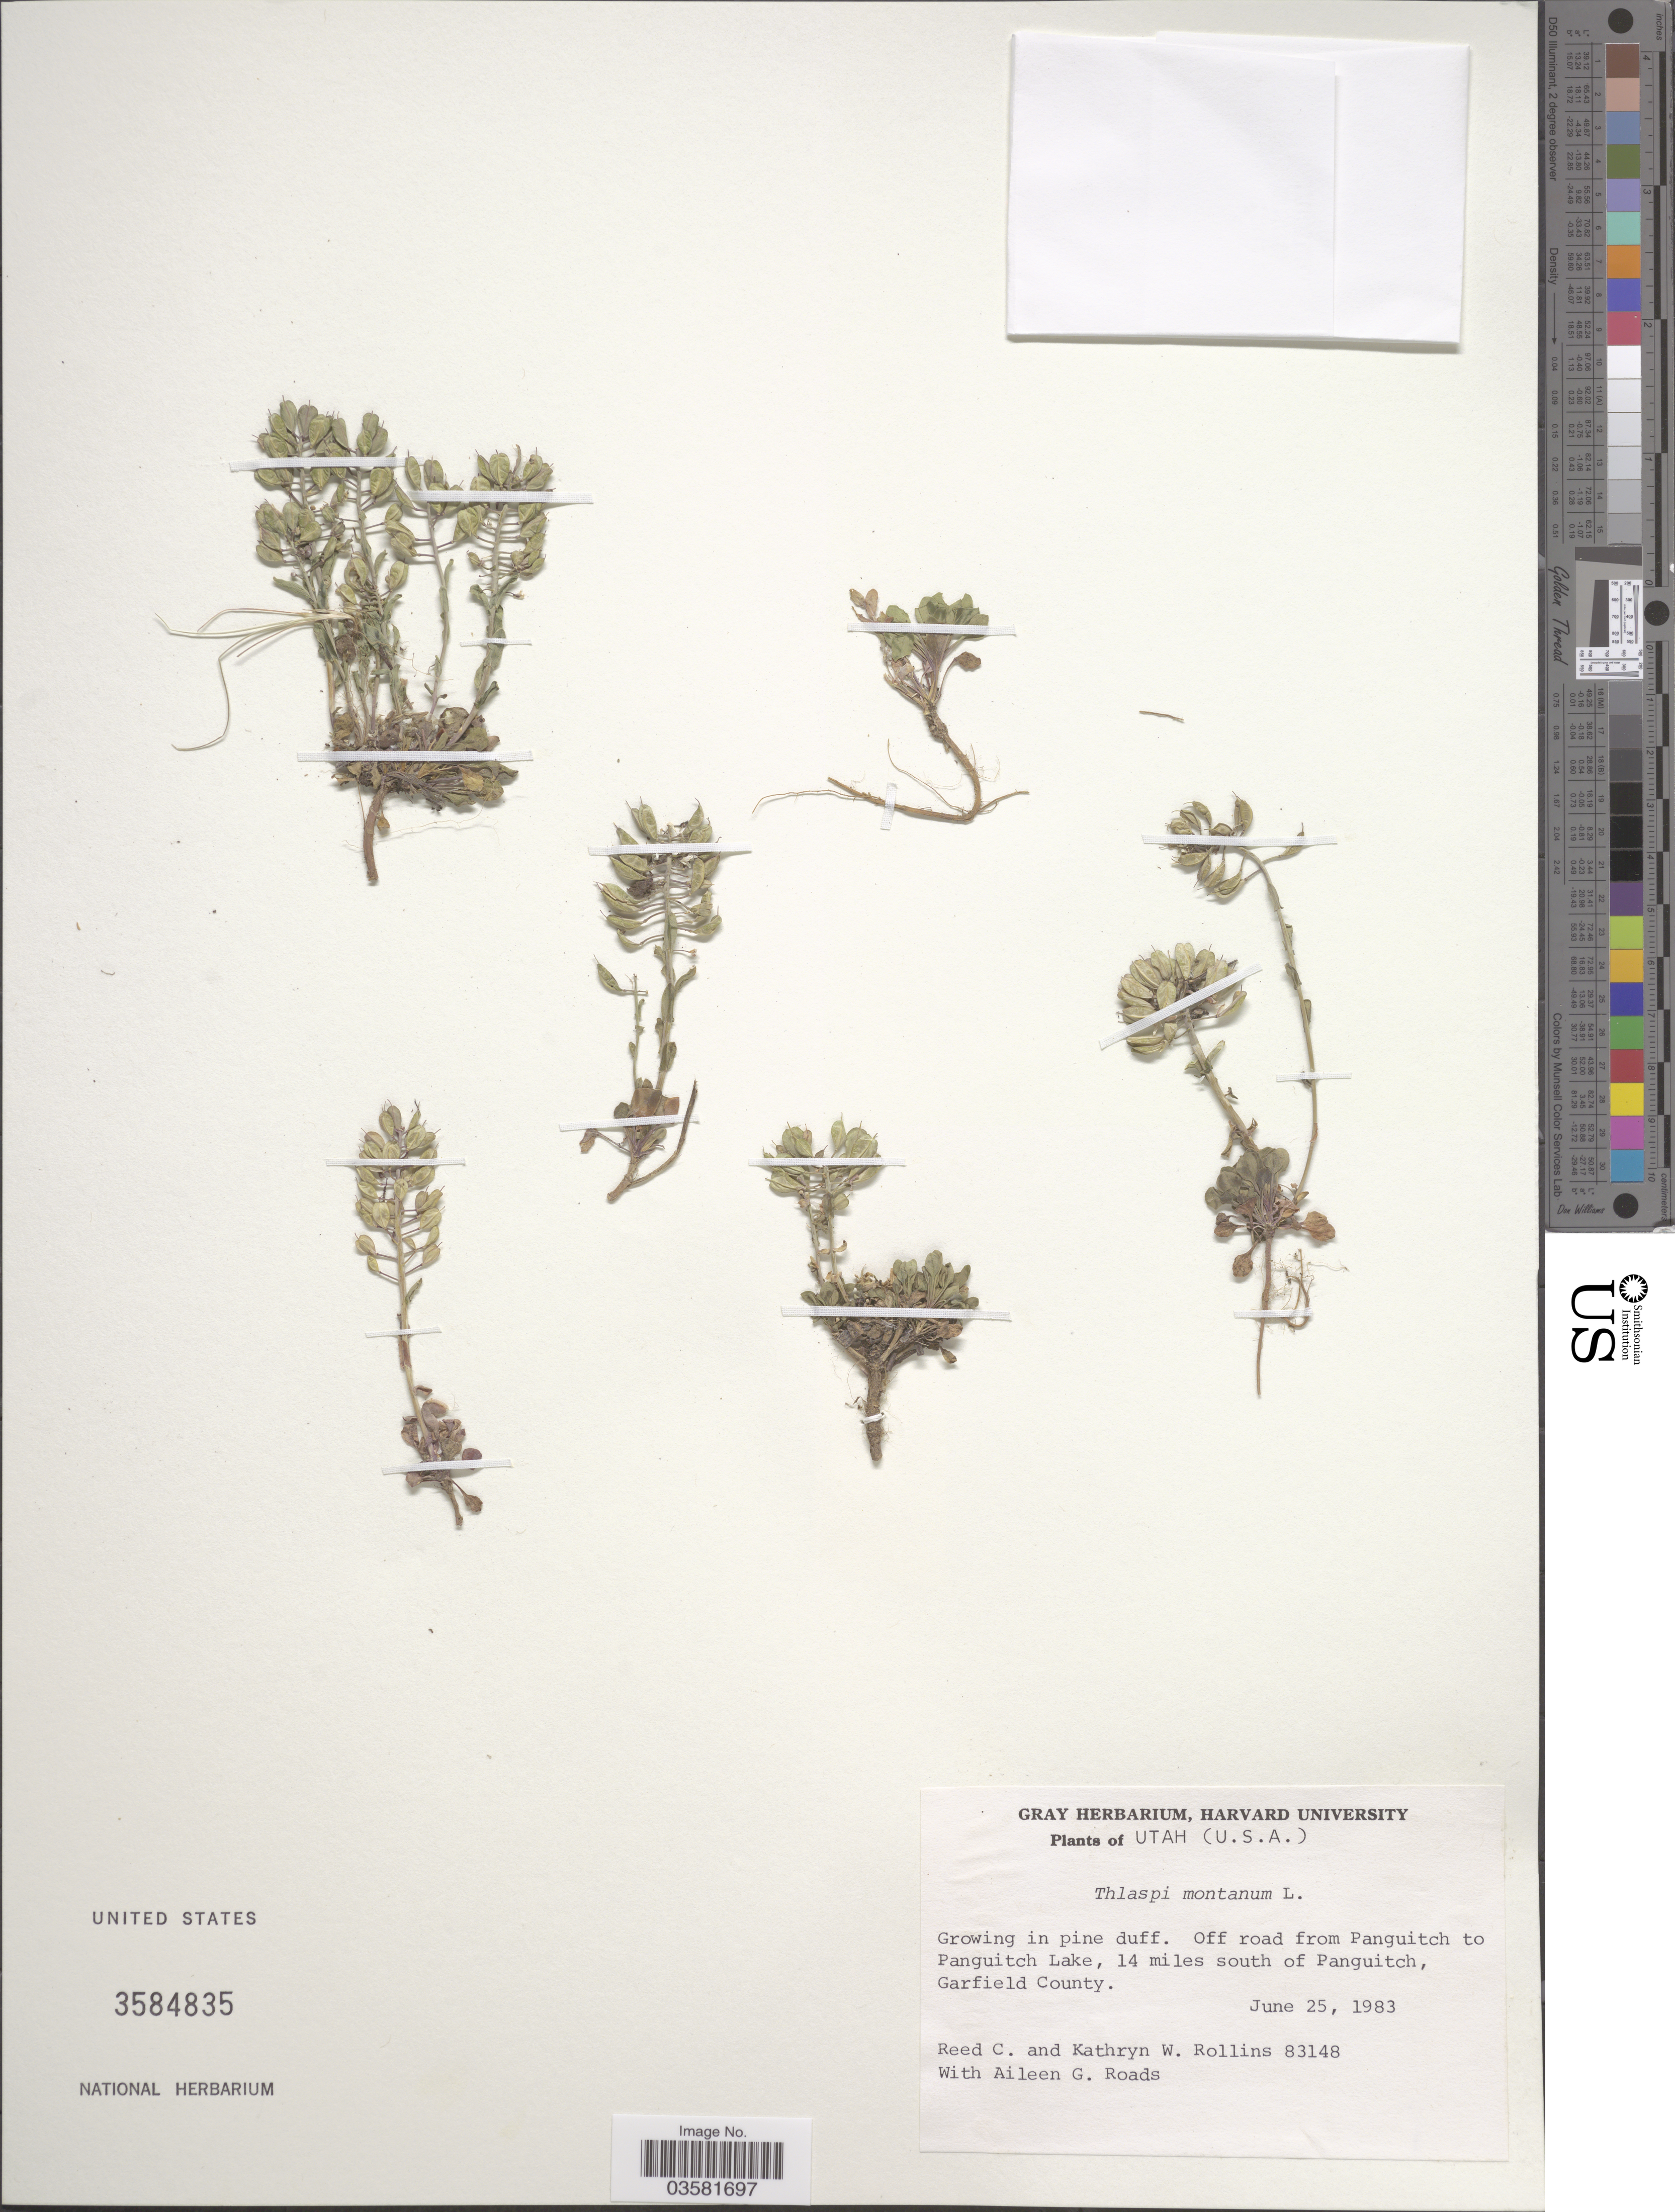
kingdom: Plantae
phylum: Tracheophyta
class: Magnoliopsida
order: Brassicales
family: Brassicaceae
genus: Thlaspi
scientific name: Thlaspi montanum var. montanum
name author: L.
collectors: R. C. Rollins, K. W. Rollins & A. Roads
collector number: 83148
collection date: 1983-06-25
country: United States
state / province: Utah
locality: Off road from Panguitch to Panguitch Lake, 14 miles south of Panguitch, Garfield County.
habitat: growing in pine duff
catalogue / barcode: US 3584835